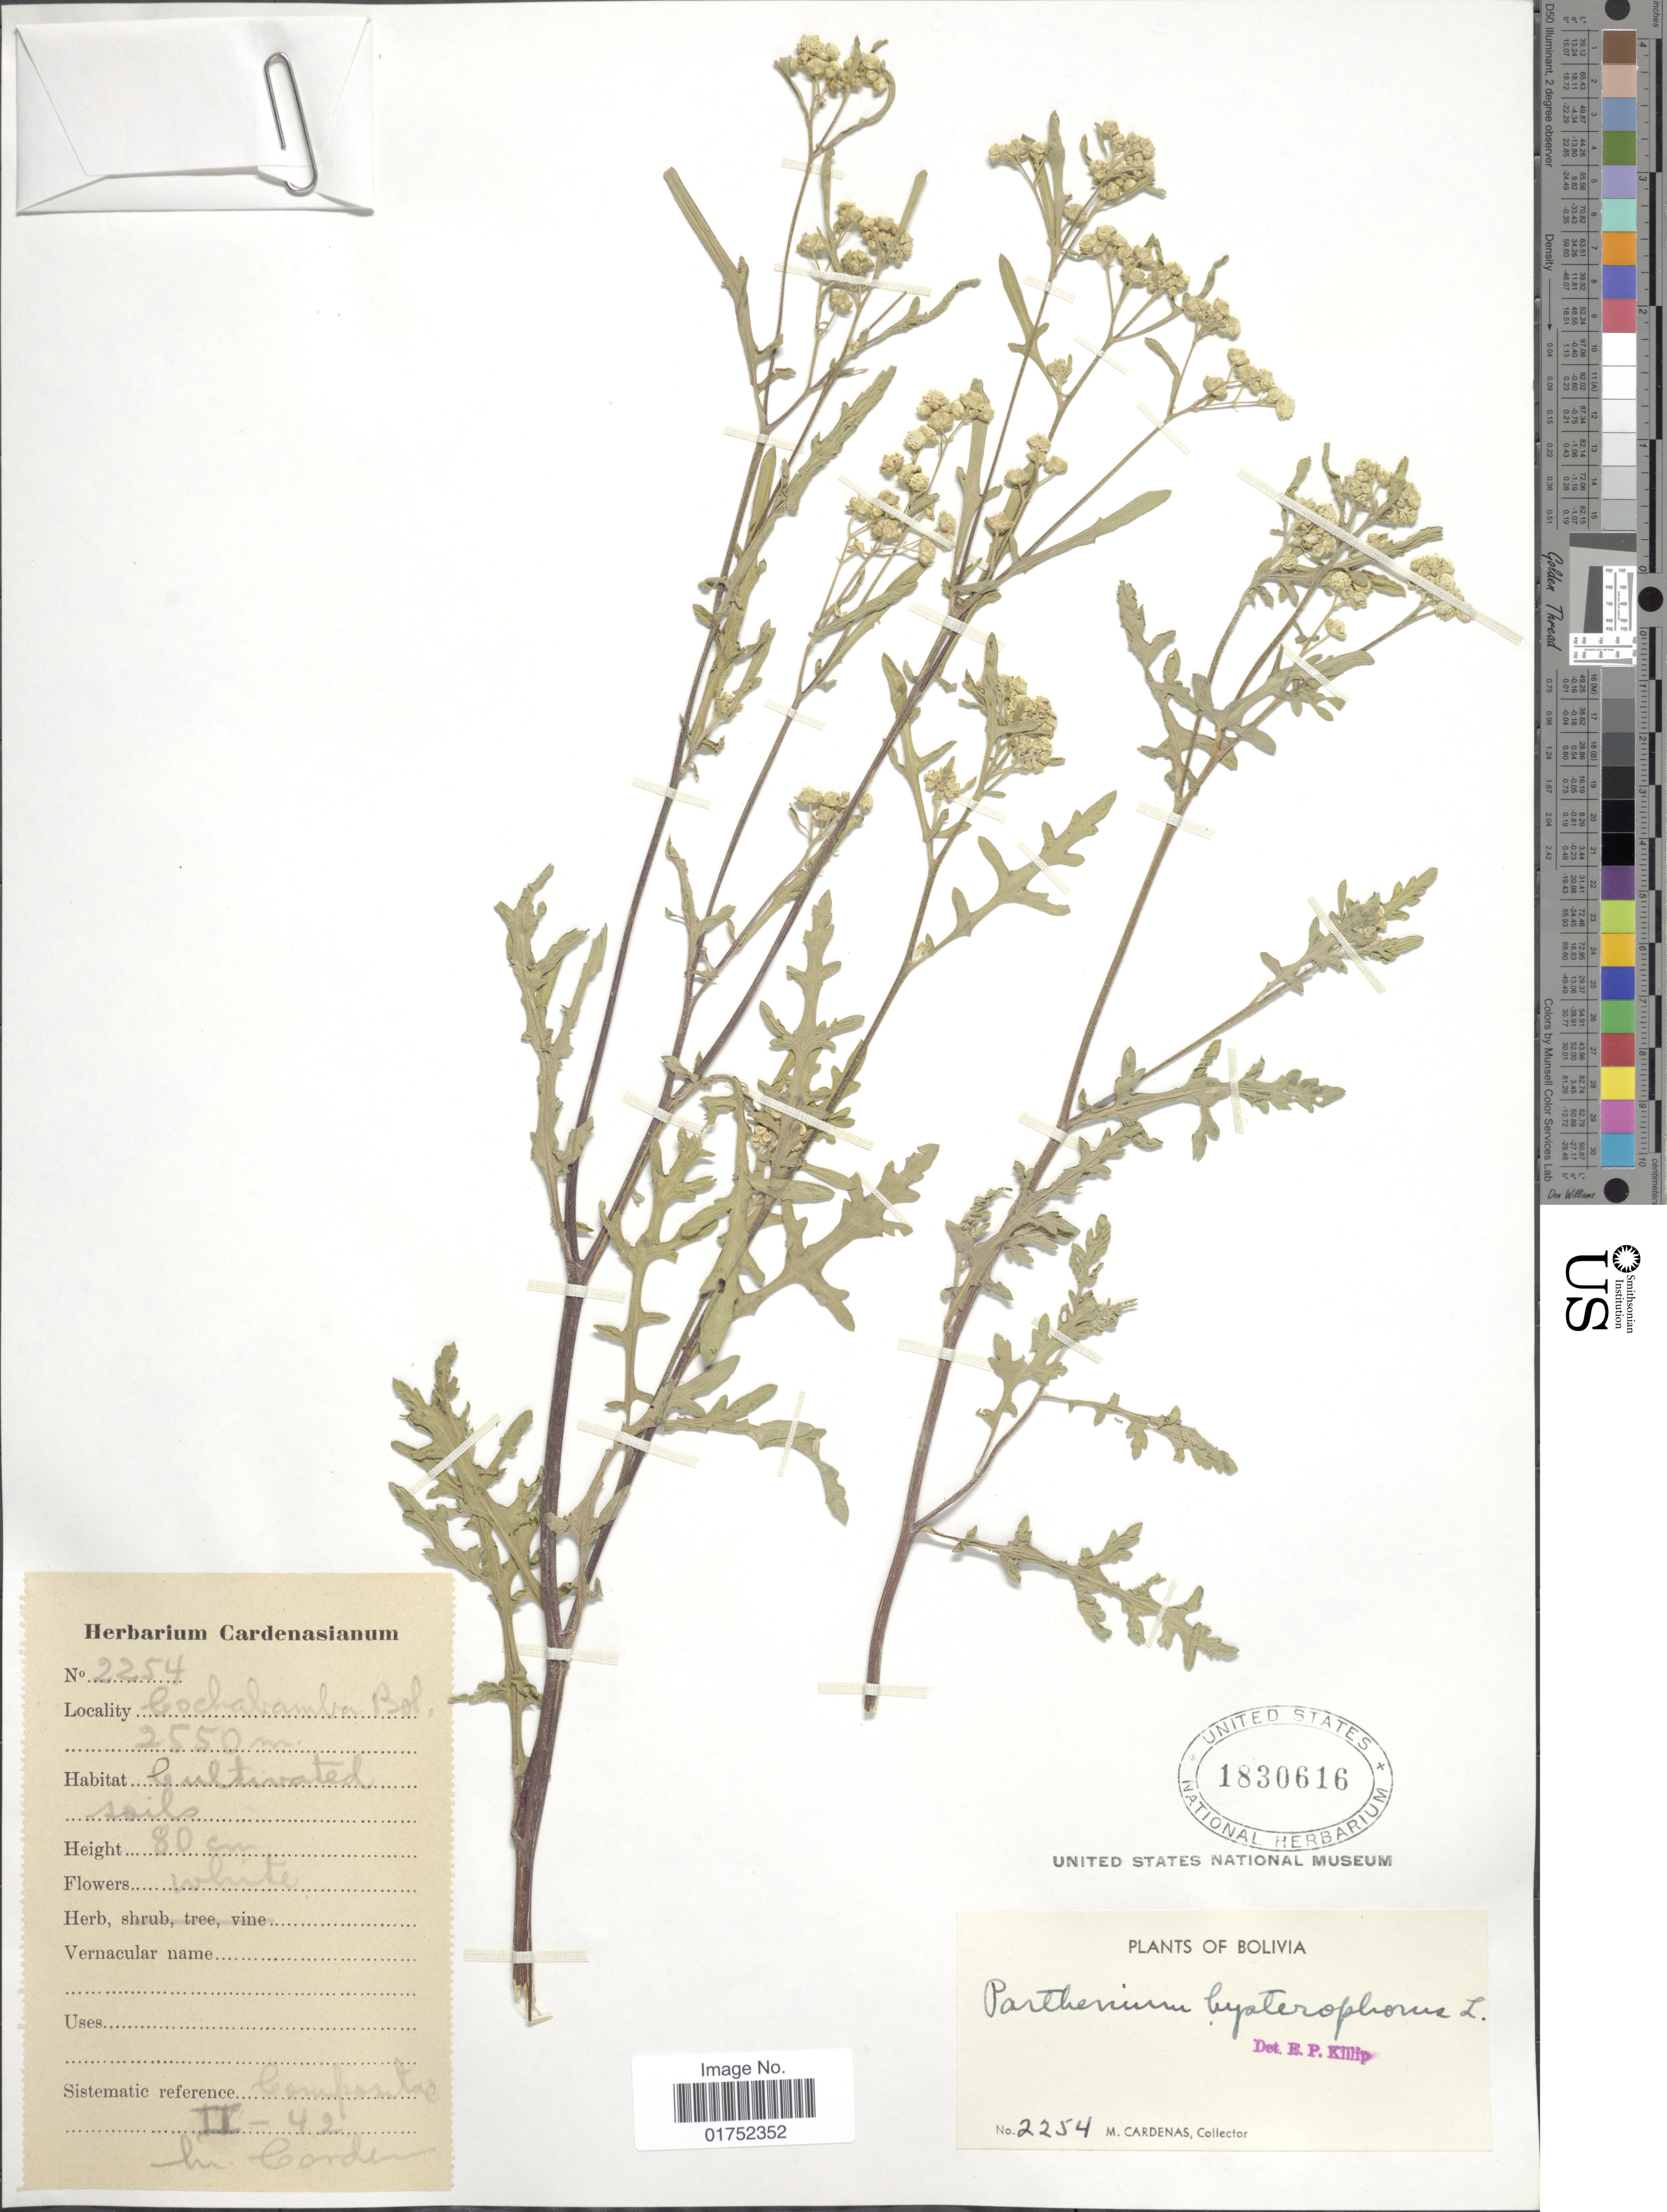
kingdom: Plantae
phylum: Tracheophyta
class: Magnoliopsida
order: Asterales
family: Asteraceae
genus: Parthenium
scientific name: Parthenium hysterophorus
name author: L.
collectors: M. Cárdenas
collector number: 2254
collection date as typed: Transcribed d/m/y: /2/42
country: Bolivia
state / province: Cochabamba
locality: Bol.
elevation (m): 2550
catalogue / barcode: US 1830616